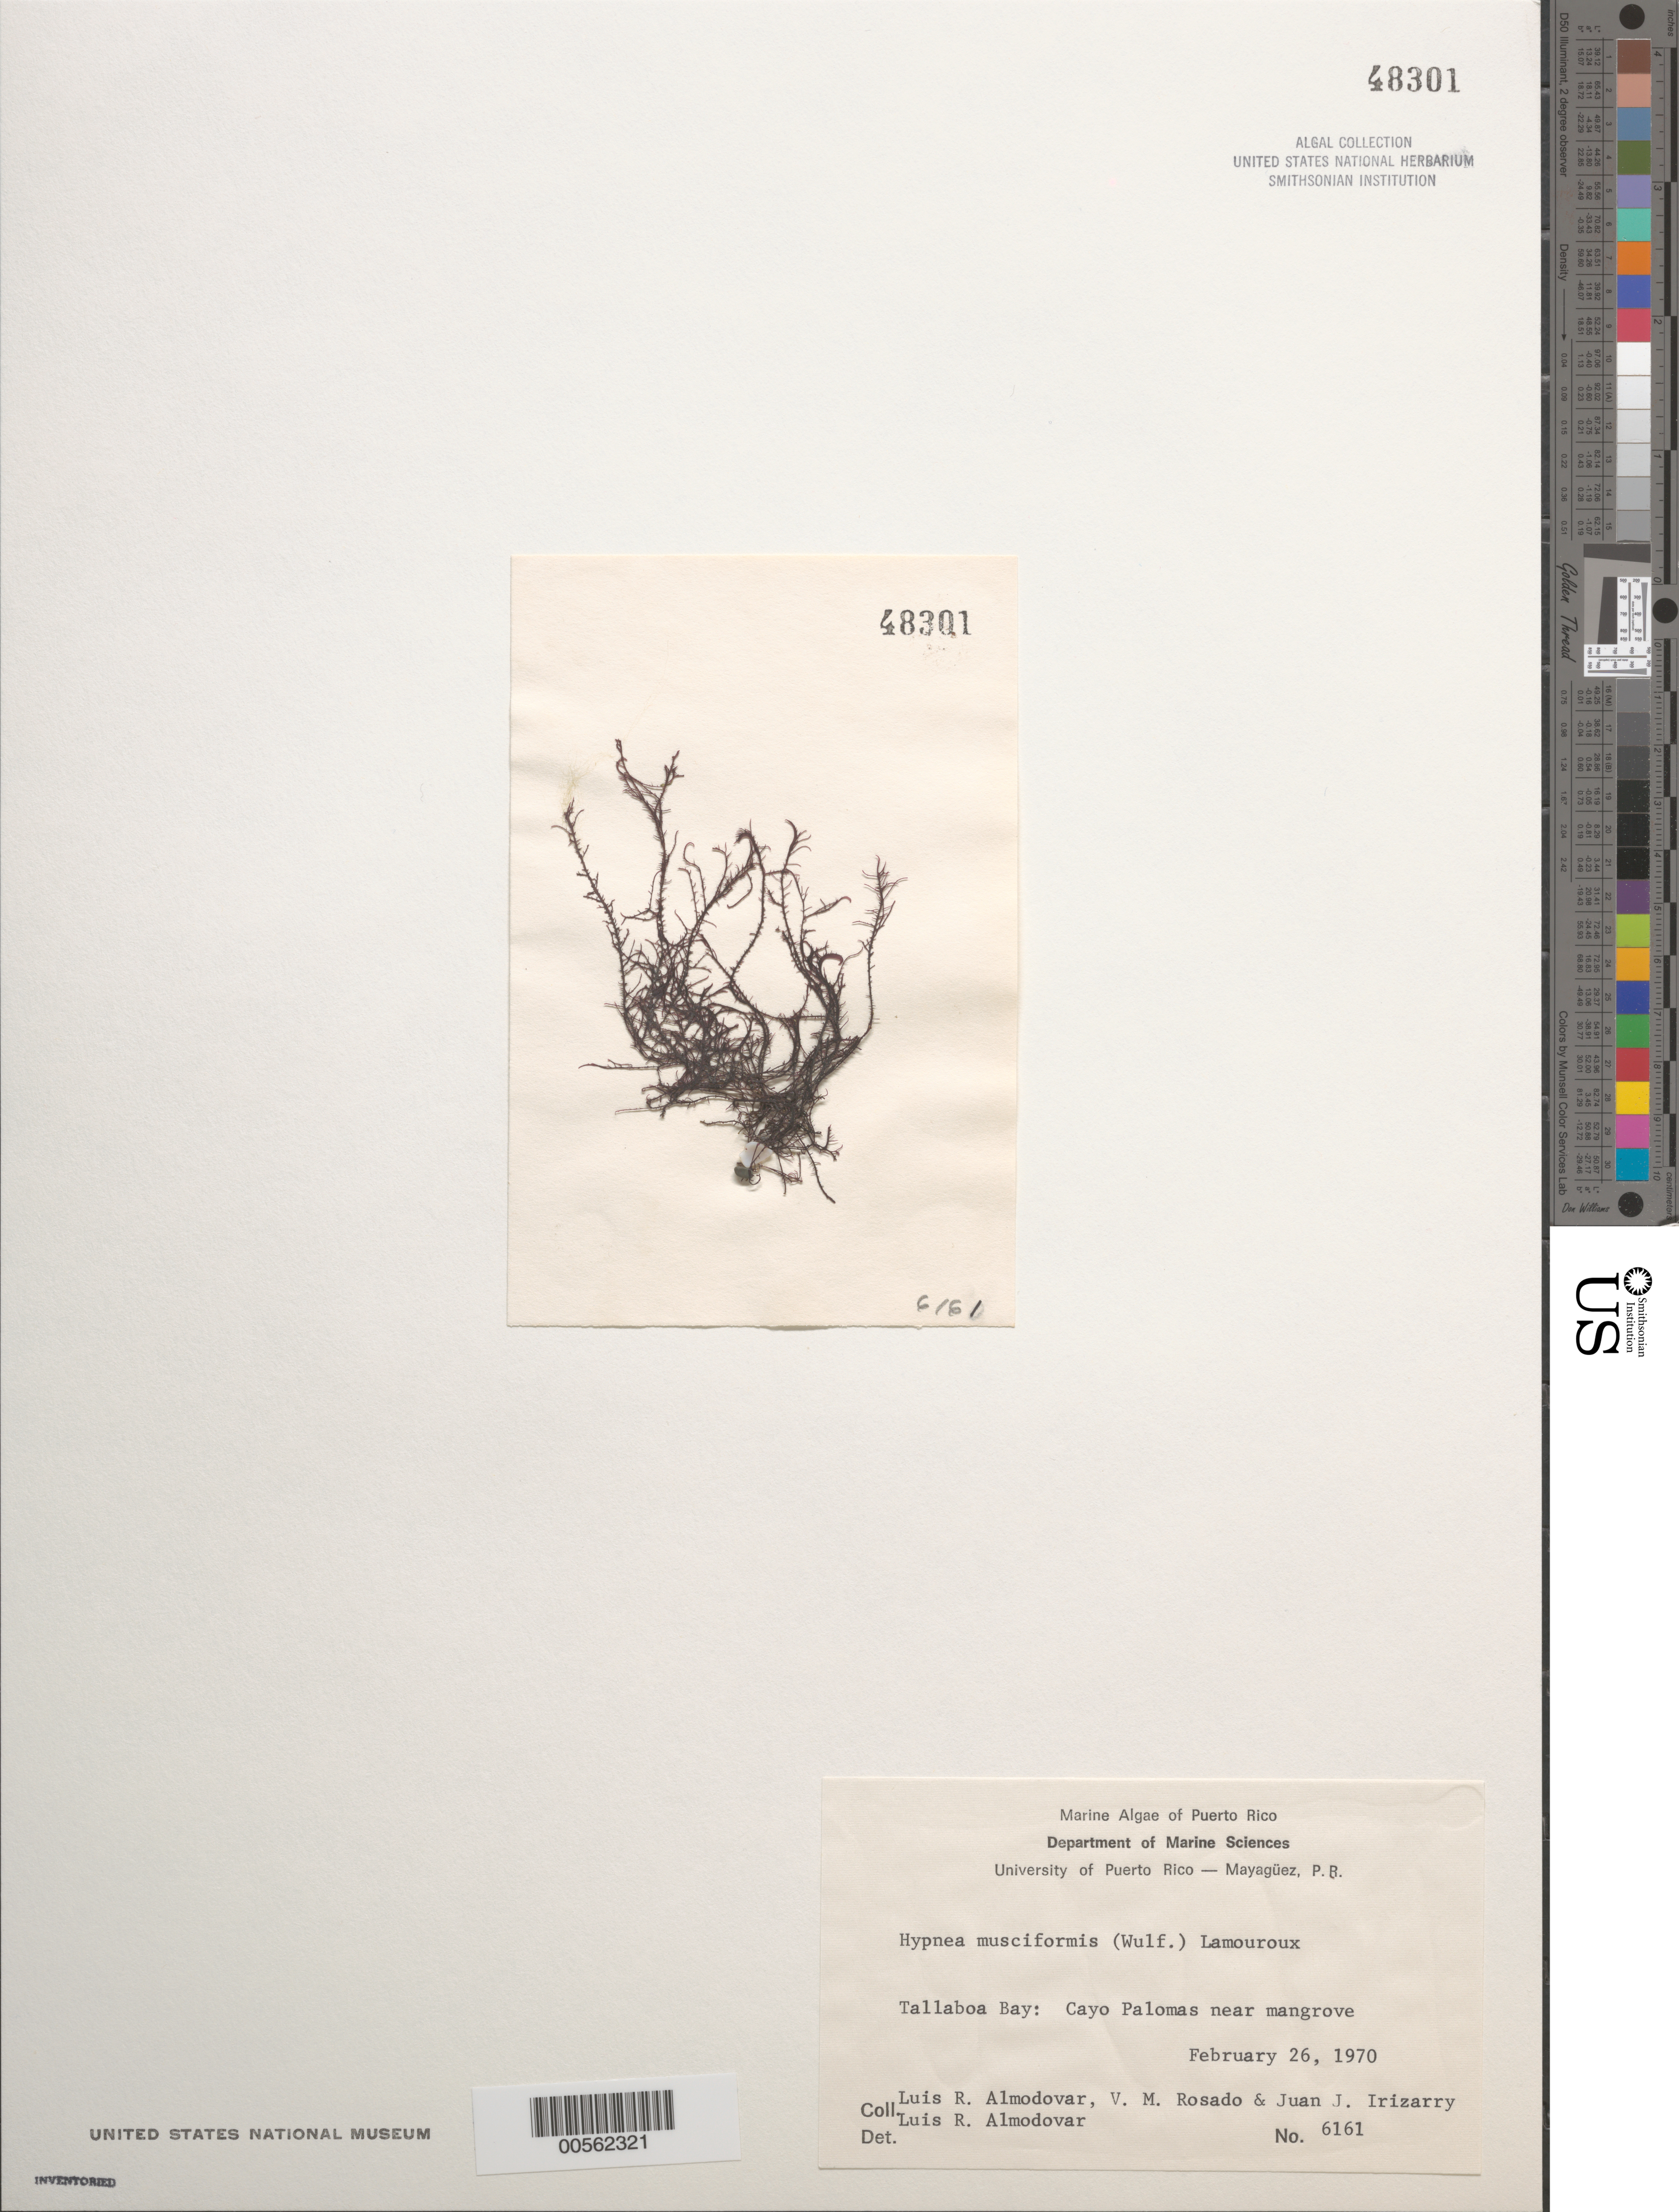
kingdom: Plantae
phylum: Rhodophyta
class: Florideophyceae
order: Gigartinales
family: Cystocloniaceae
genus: Hypnea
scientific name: Hypnea musciformis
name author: (Wulfen) J.V.Lamouroux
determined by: Almodovar, L. R.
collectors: L. Almodovar, V. Rosado & J. Irizarry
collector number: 6161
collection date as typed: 26 Feb 1970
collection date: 1970-02-26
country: Puerto Rico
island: Cayo Palomas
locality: Tallaboa Bay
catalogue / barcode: US 48301